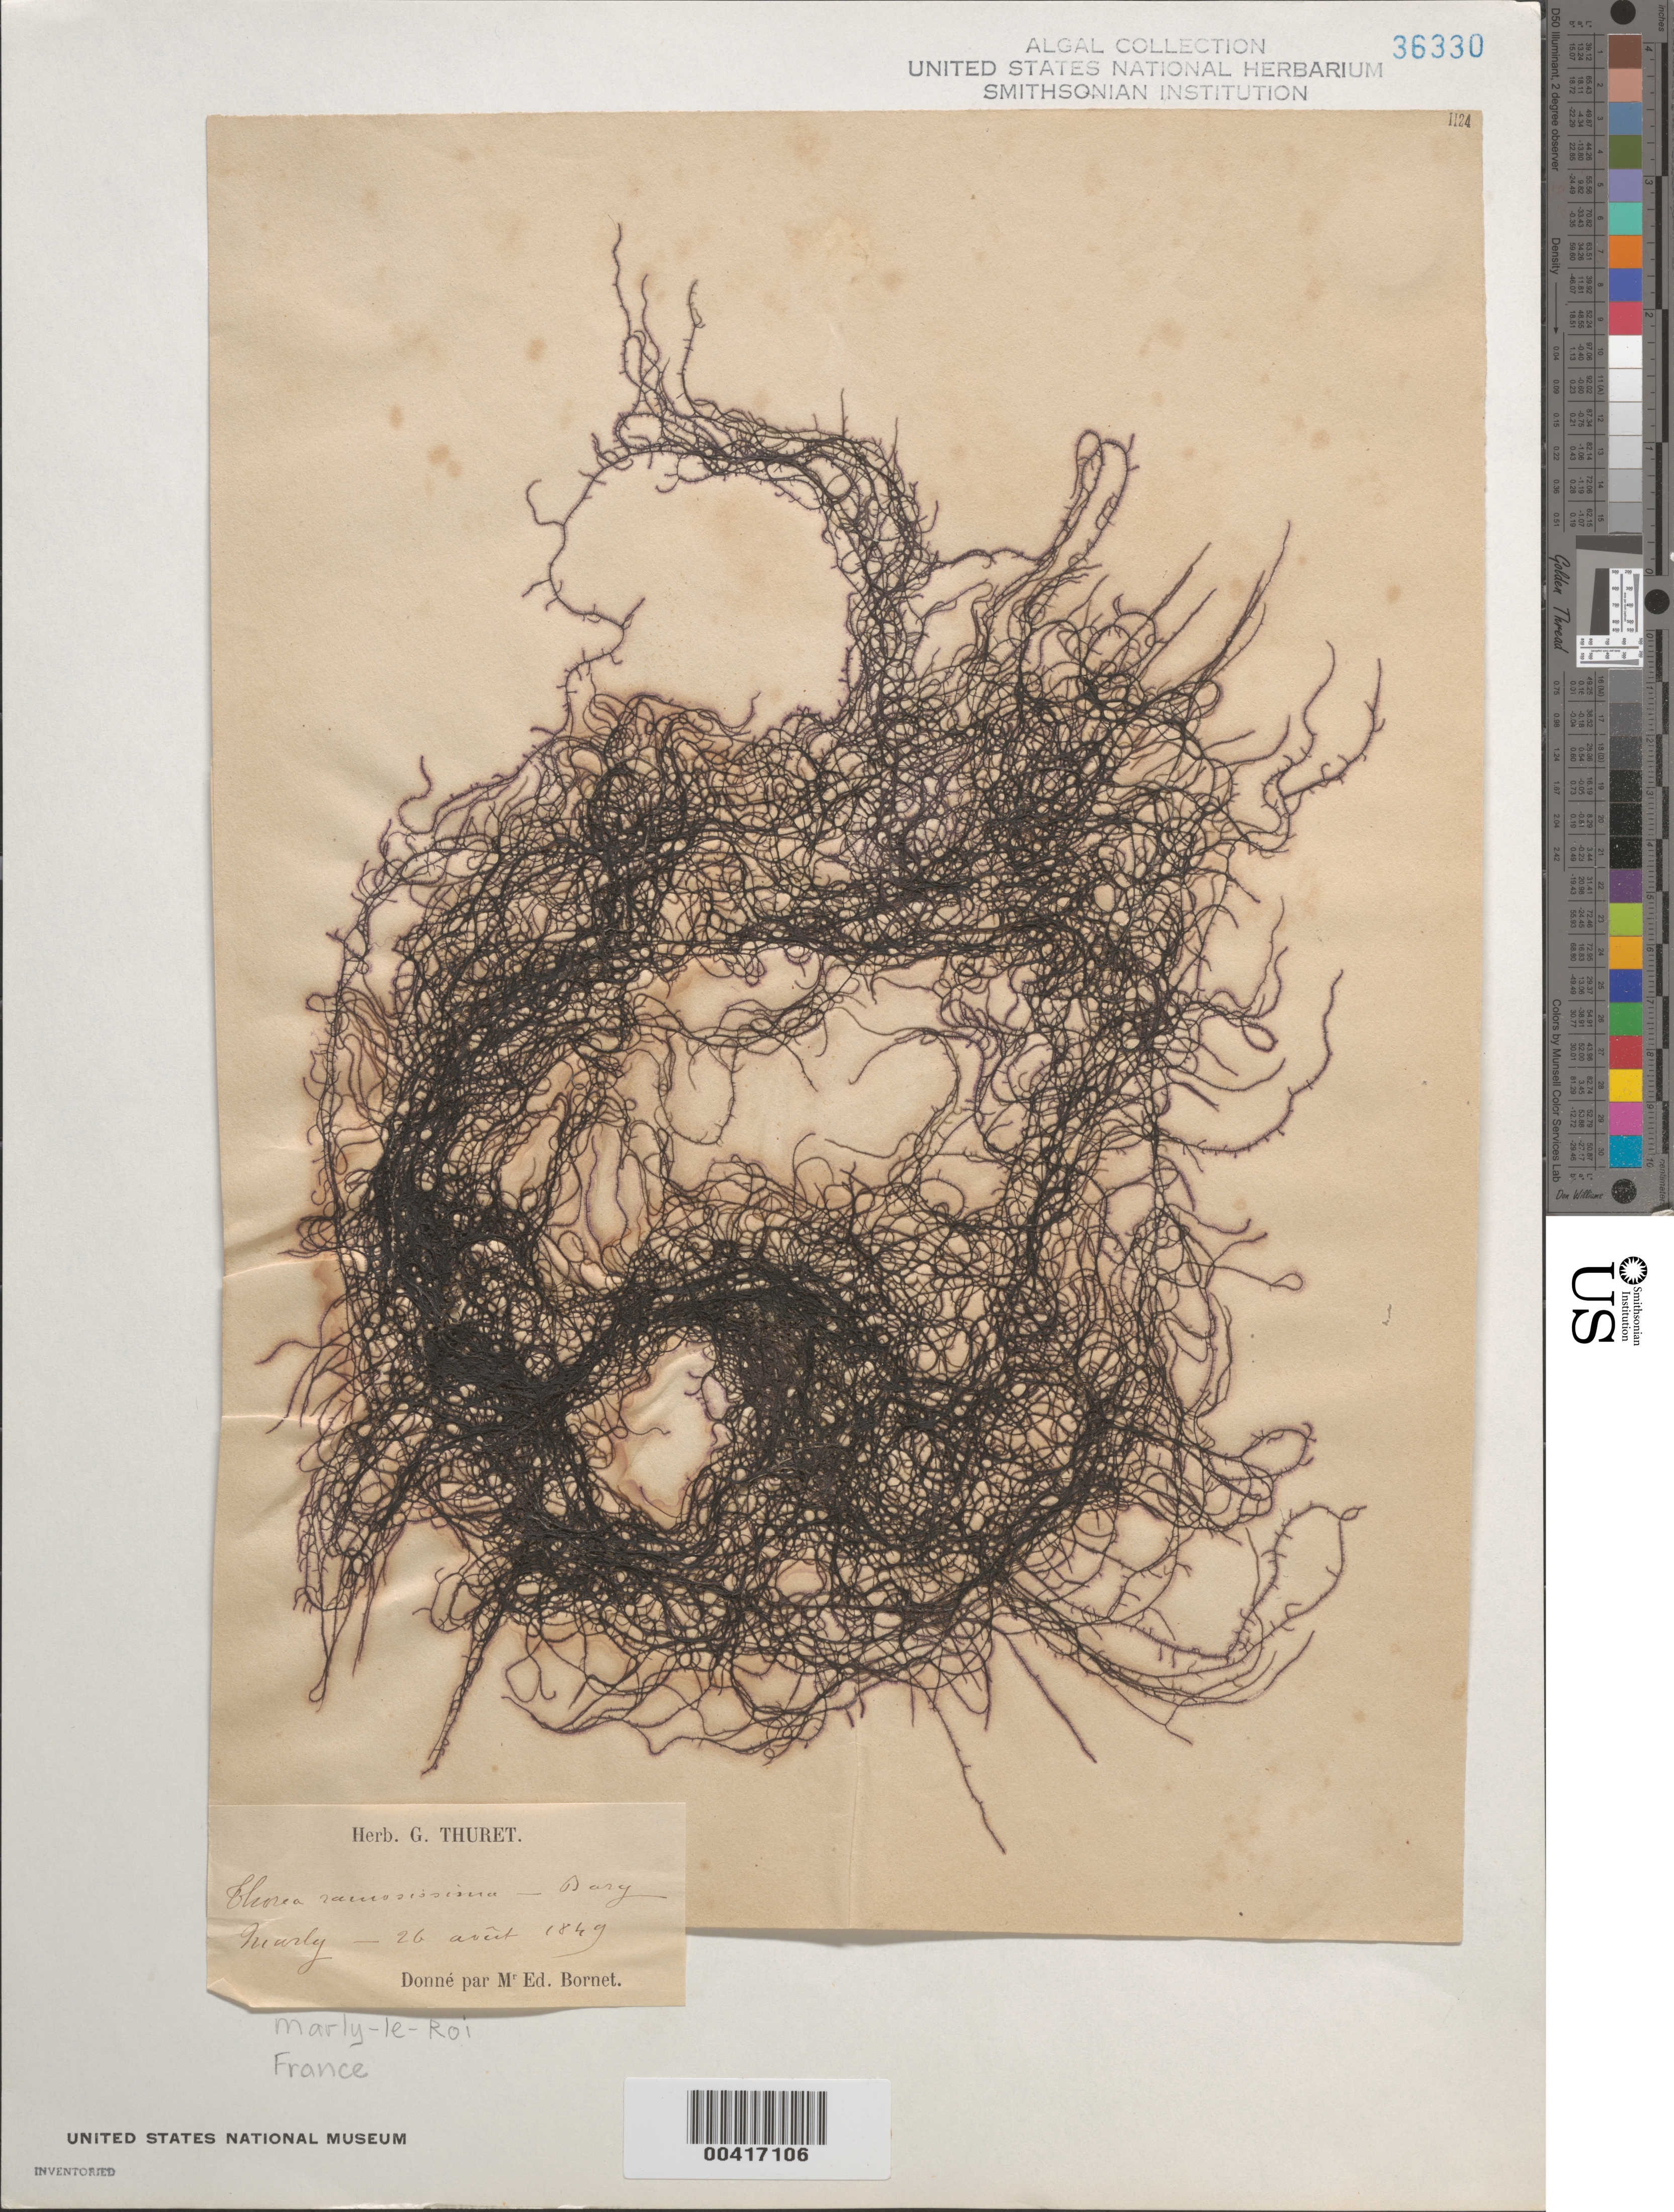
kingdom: Plantae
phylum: Rhodophyta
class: Florideophyceae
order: Thoreales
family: Thoreaceae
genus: Thorea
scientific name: Thorea hispida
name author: (Thore) N.A. Desvaux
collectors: Thuret, G. (herbarium)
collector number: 1124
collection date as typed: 26 Aug 1849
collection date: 1849-08-26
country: France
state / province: Île-de-france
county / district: Yvelines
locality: Marly-le-Roi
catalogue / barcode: US 36330